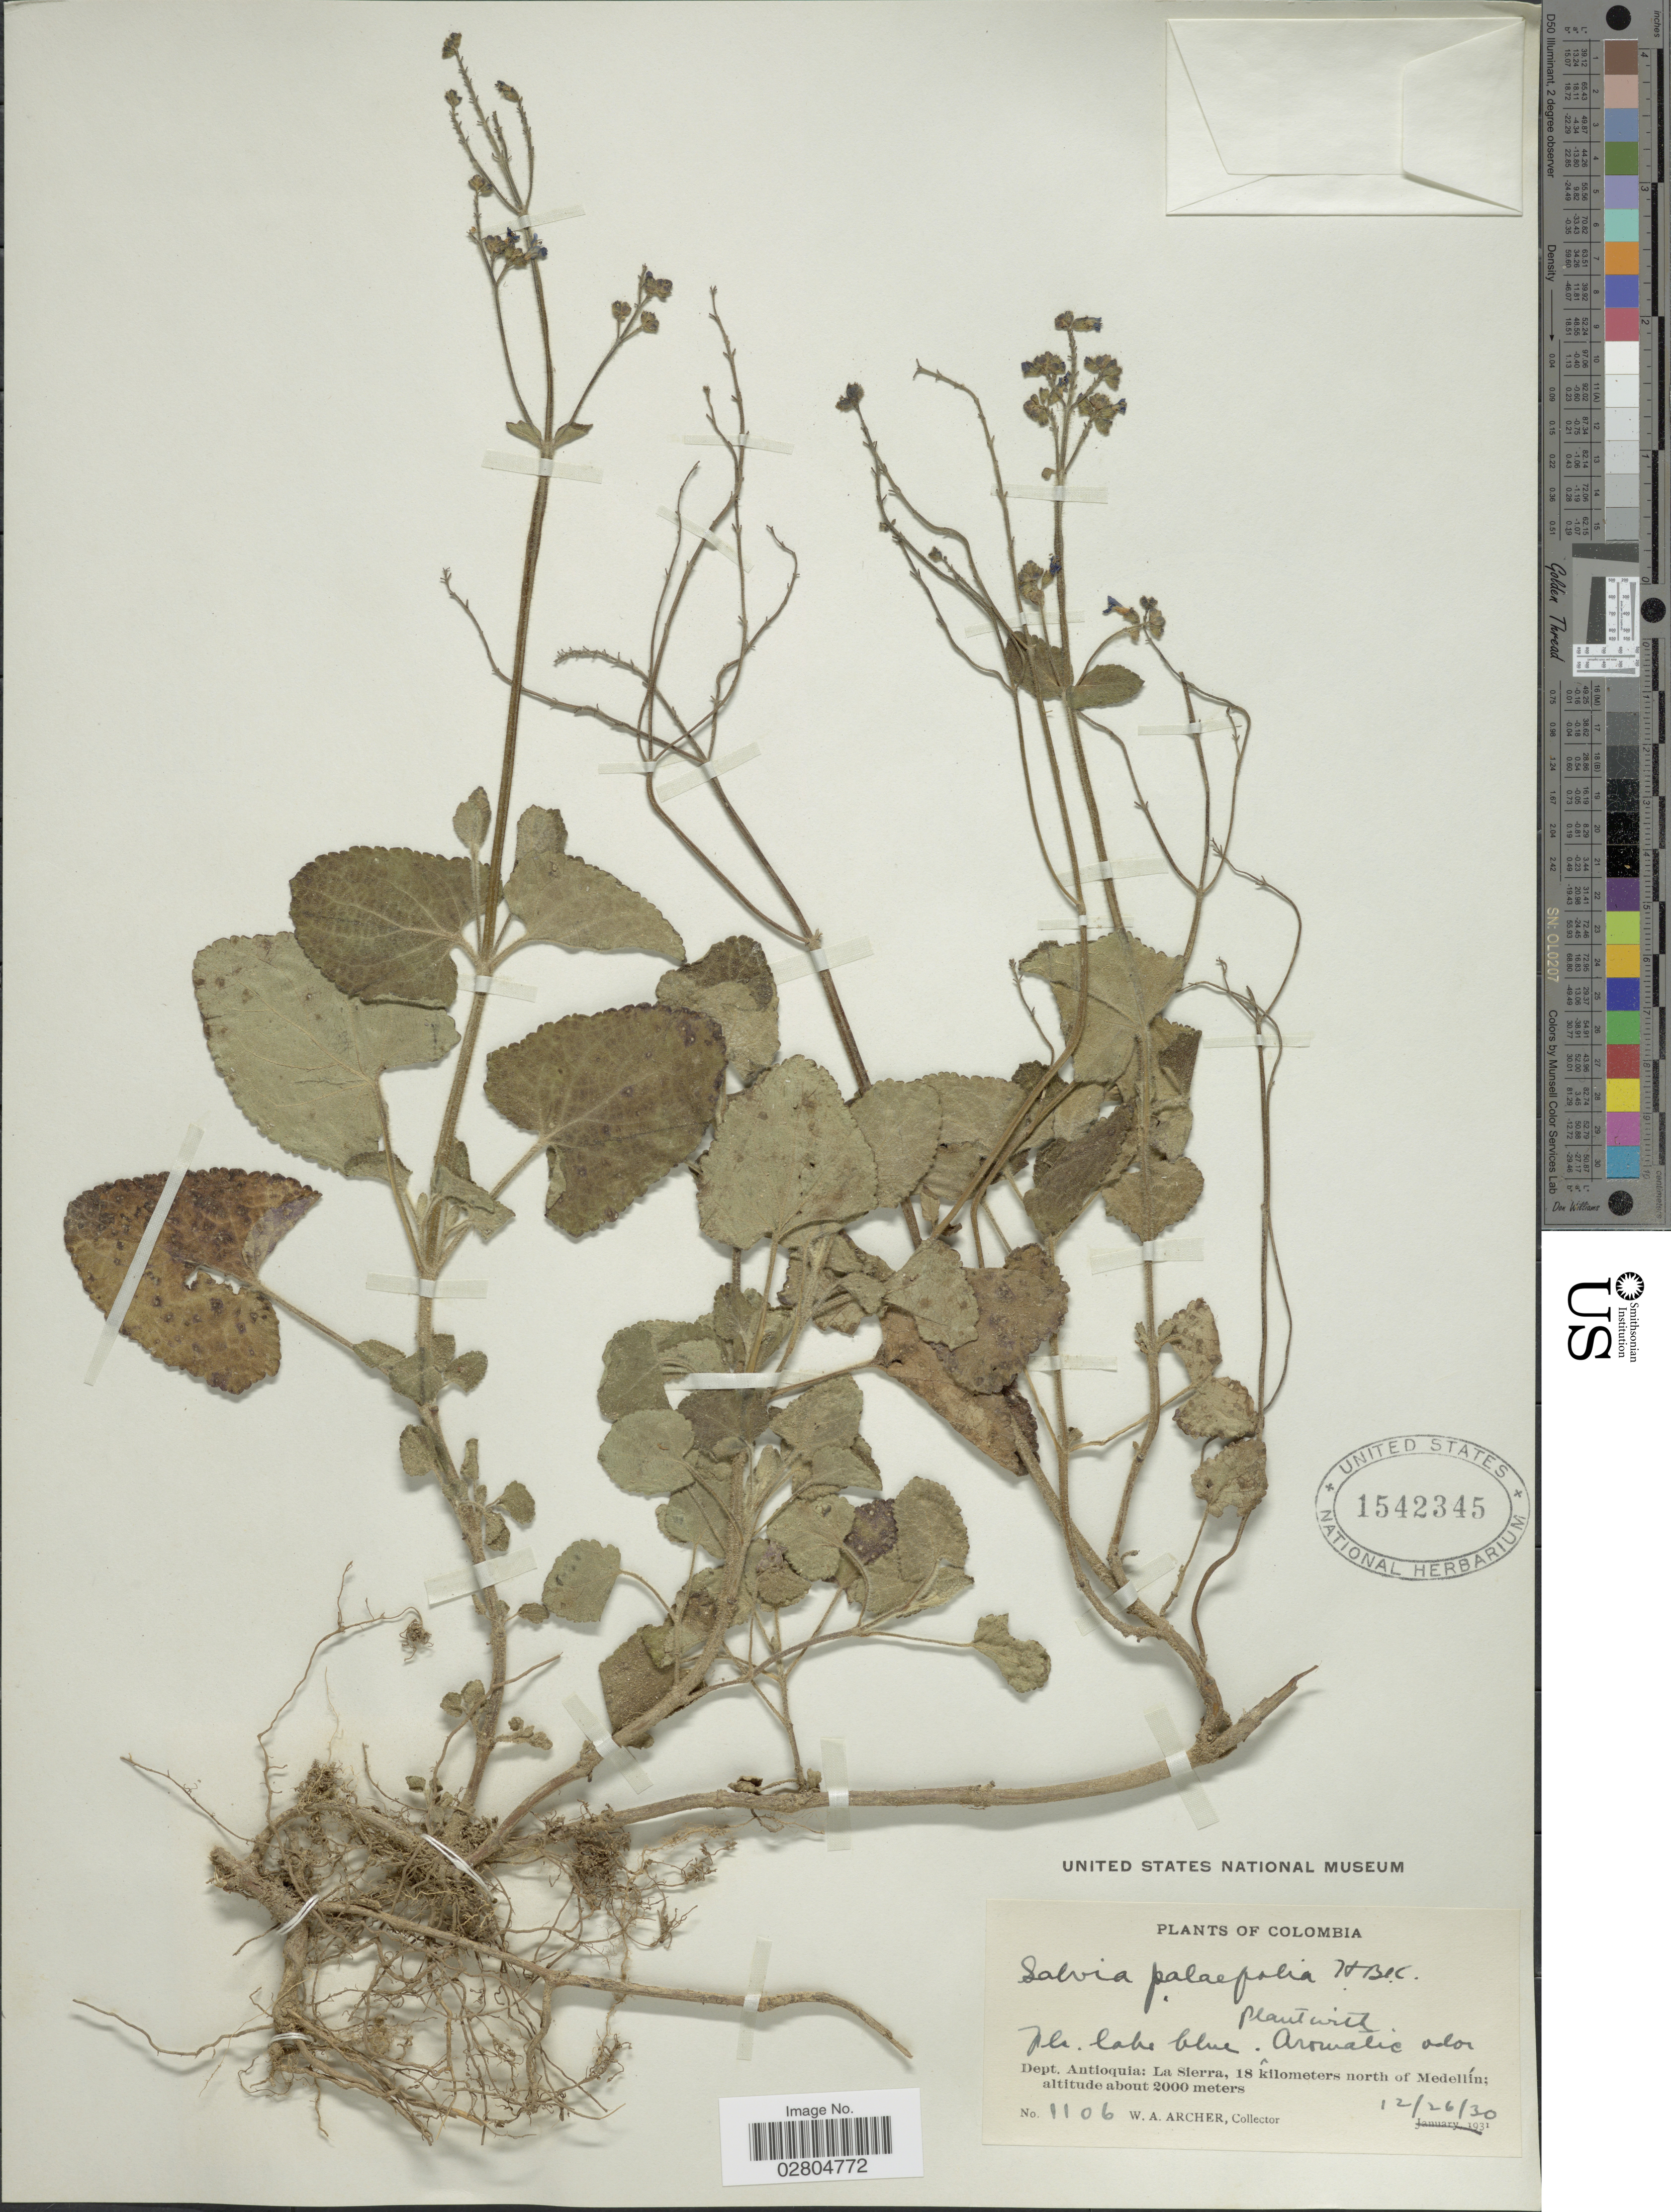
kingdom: Plantae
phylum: Tracheophyta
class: Magnoliopsida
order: Lamiales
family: Lamiaceae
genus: Salvia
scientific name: Salvia palifolia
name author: Kunth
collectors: W. A. Archer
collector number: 1106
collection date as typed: Transcribed d/m/y: 26/12/30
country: Colombia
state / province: Antioquia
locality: Dept. Antioquia: La Sierra, 18 kilometers north of Medellín.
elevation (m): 2000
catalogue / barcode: US 1542345